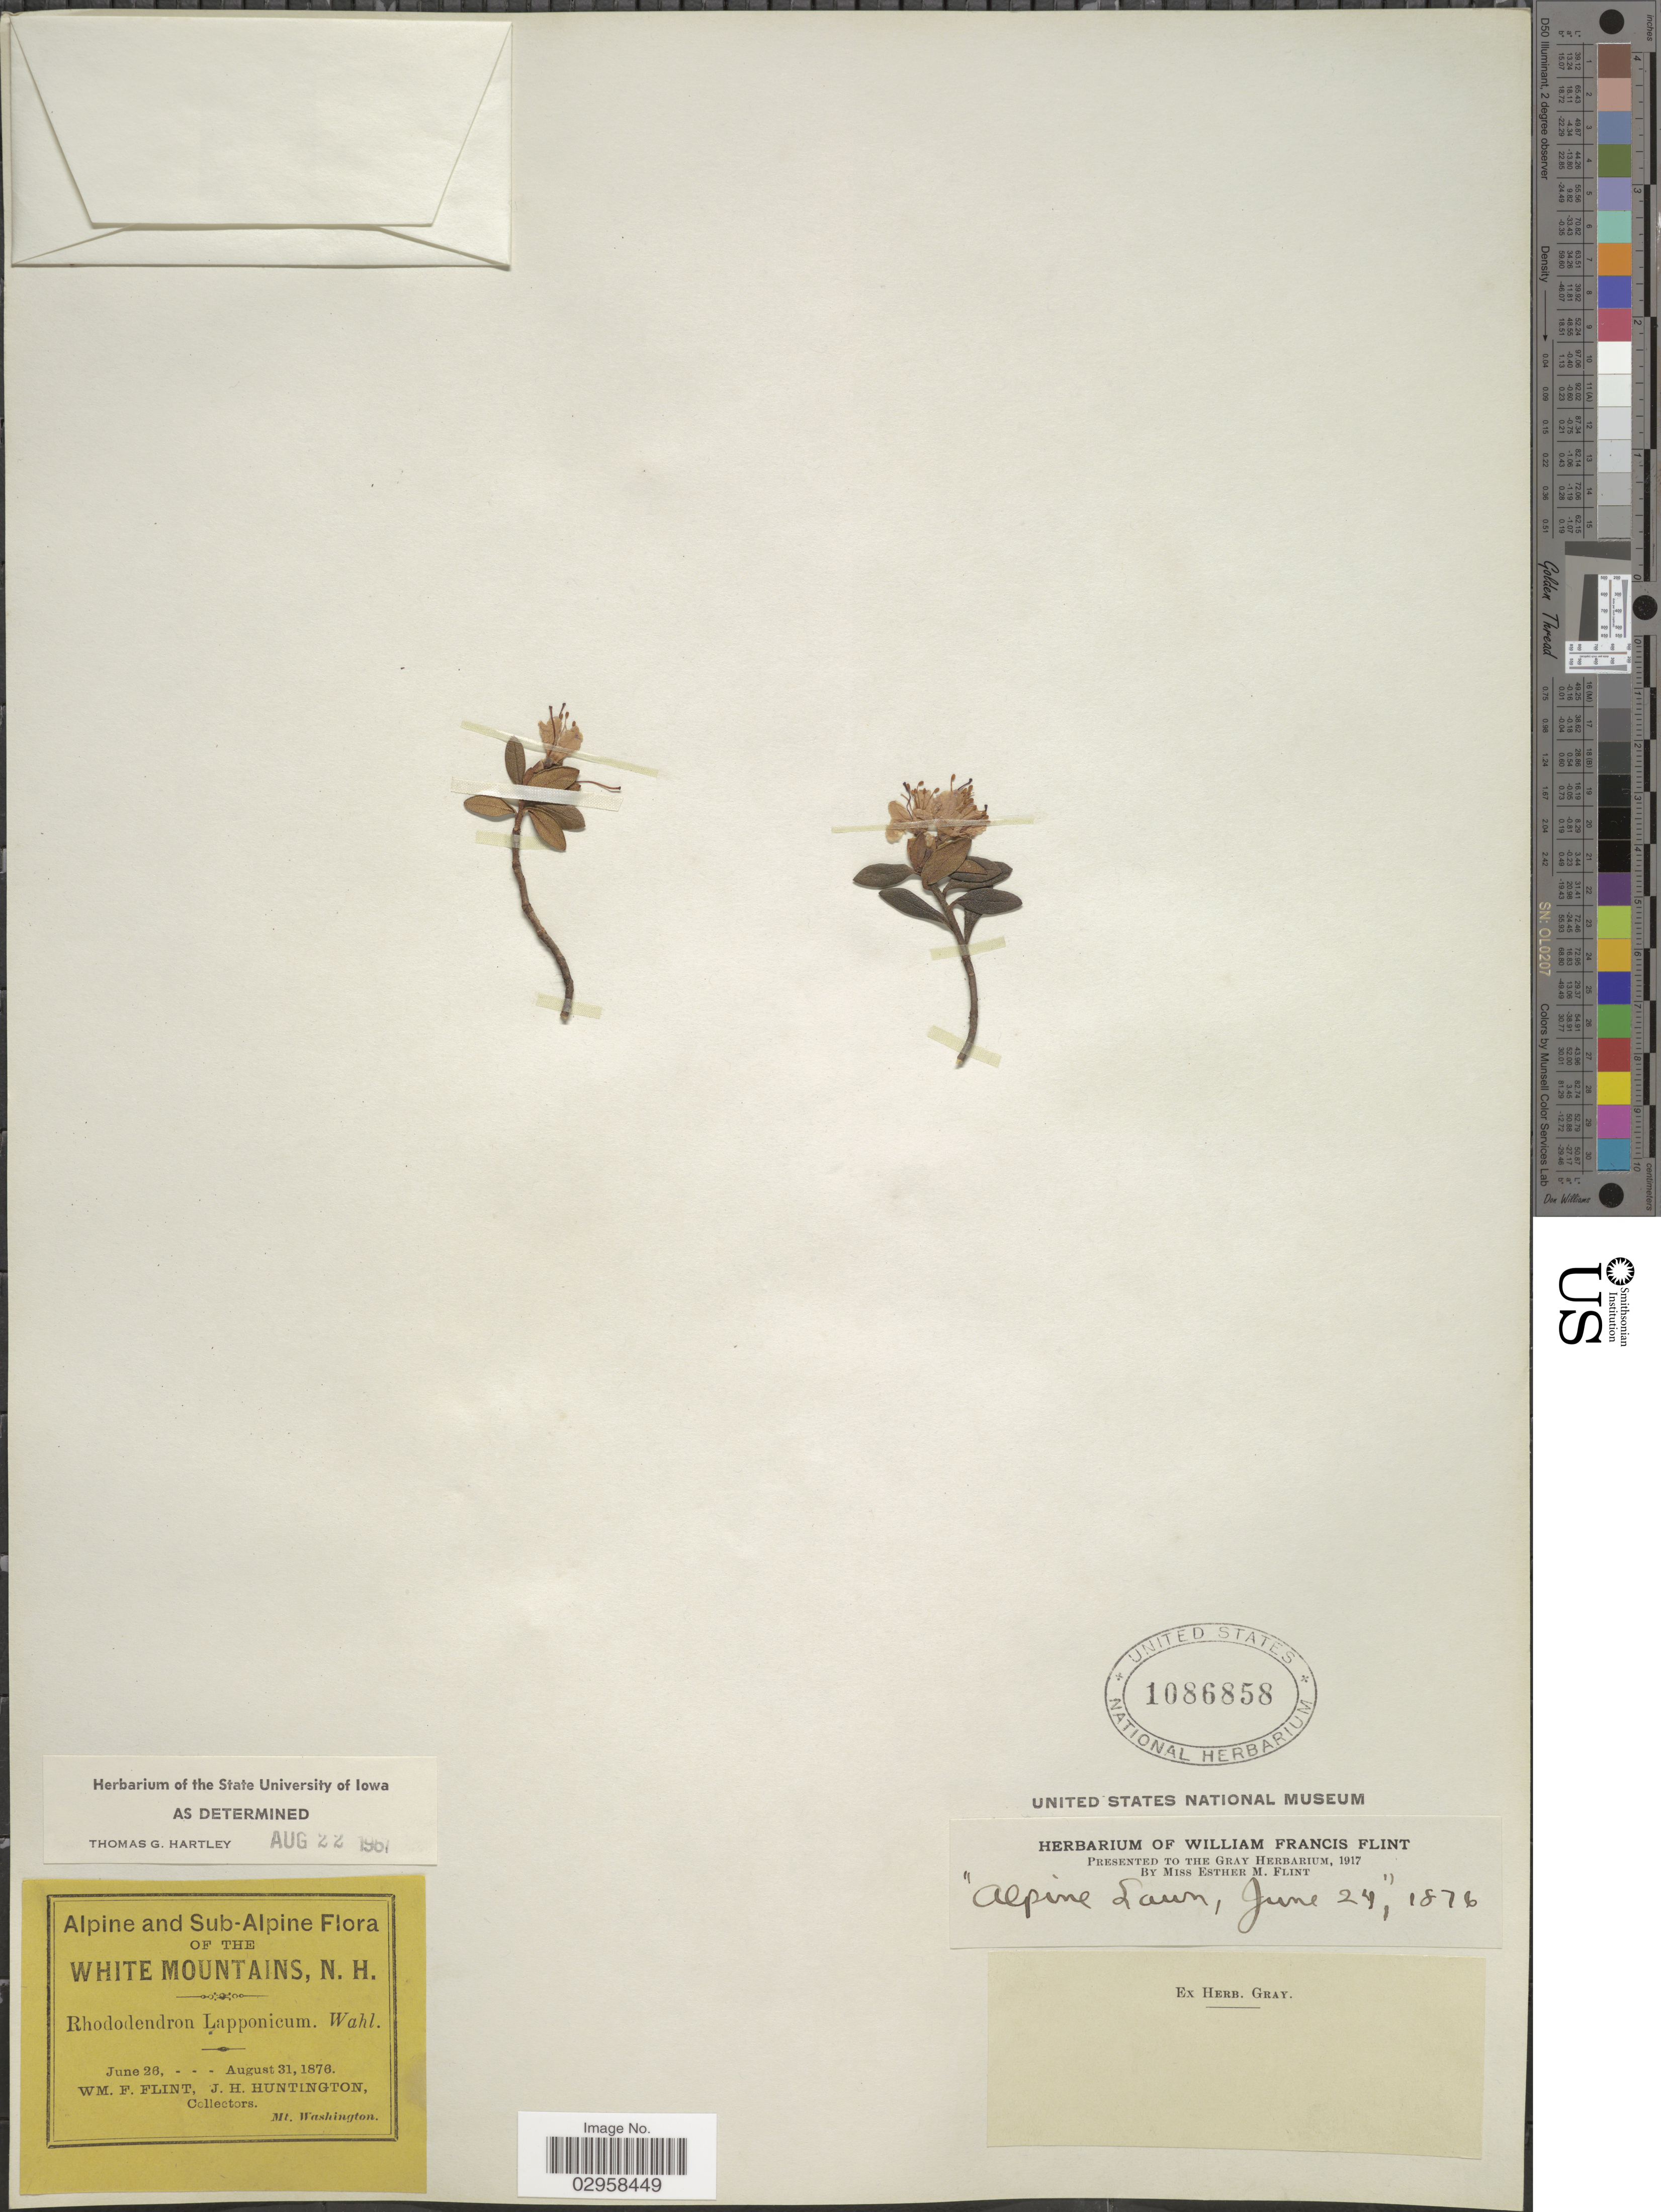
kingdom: Plantae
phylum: Tracheophyta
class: Magnoliopsida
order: Ericales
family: Ericaceae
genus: Rhododendron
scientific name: Rhododendron lapponicum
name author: (L.) Wahlenb.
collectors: W. Flint & J. Huntington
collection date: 1876-06-26/1876-08-31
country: United States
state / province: New Hampshire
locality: Alpine and Sub-Alpine. White Mountains, N. H. Mt. Washington.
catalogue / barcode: US 1086858